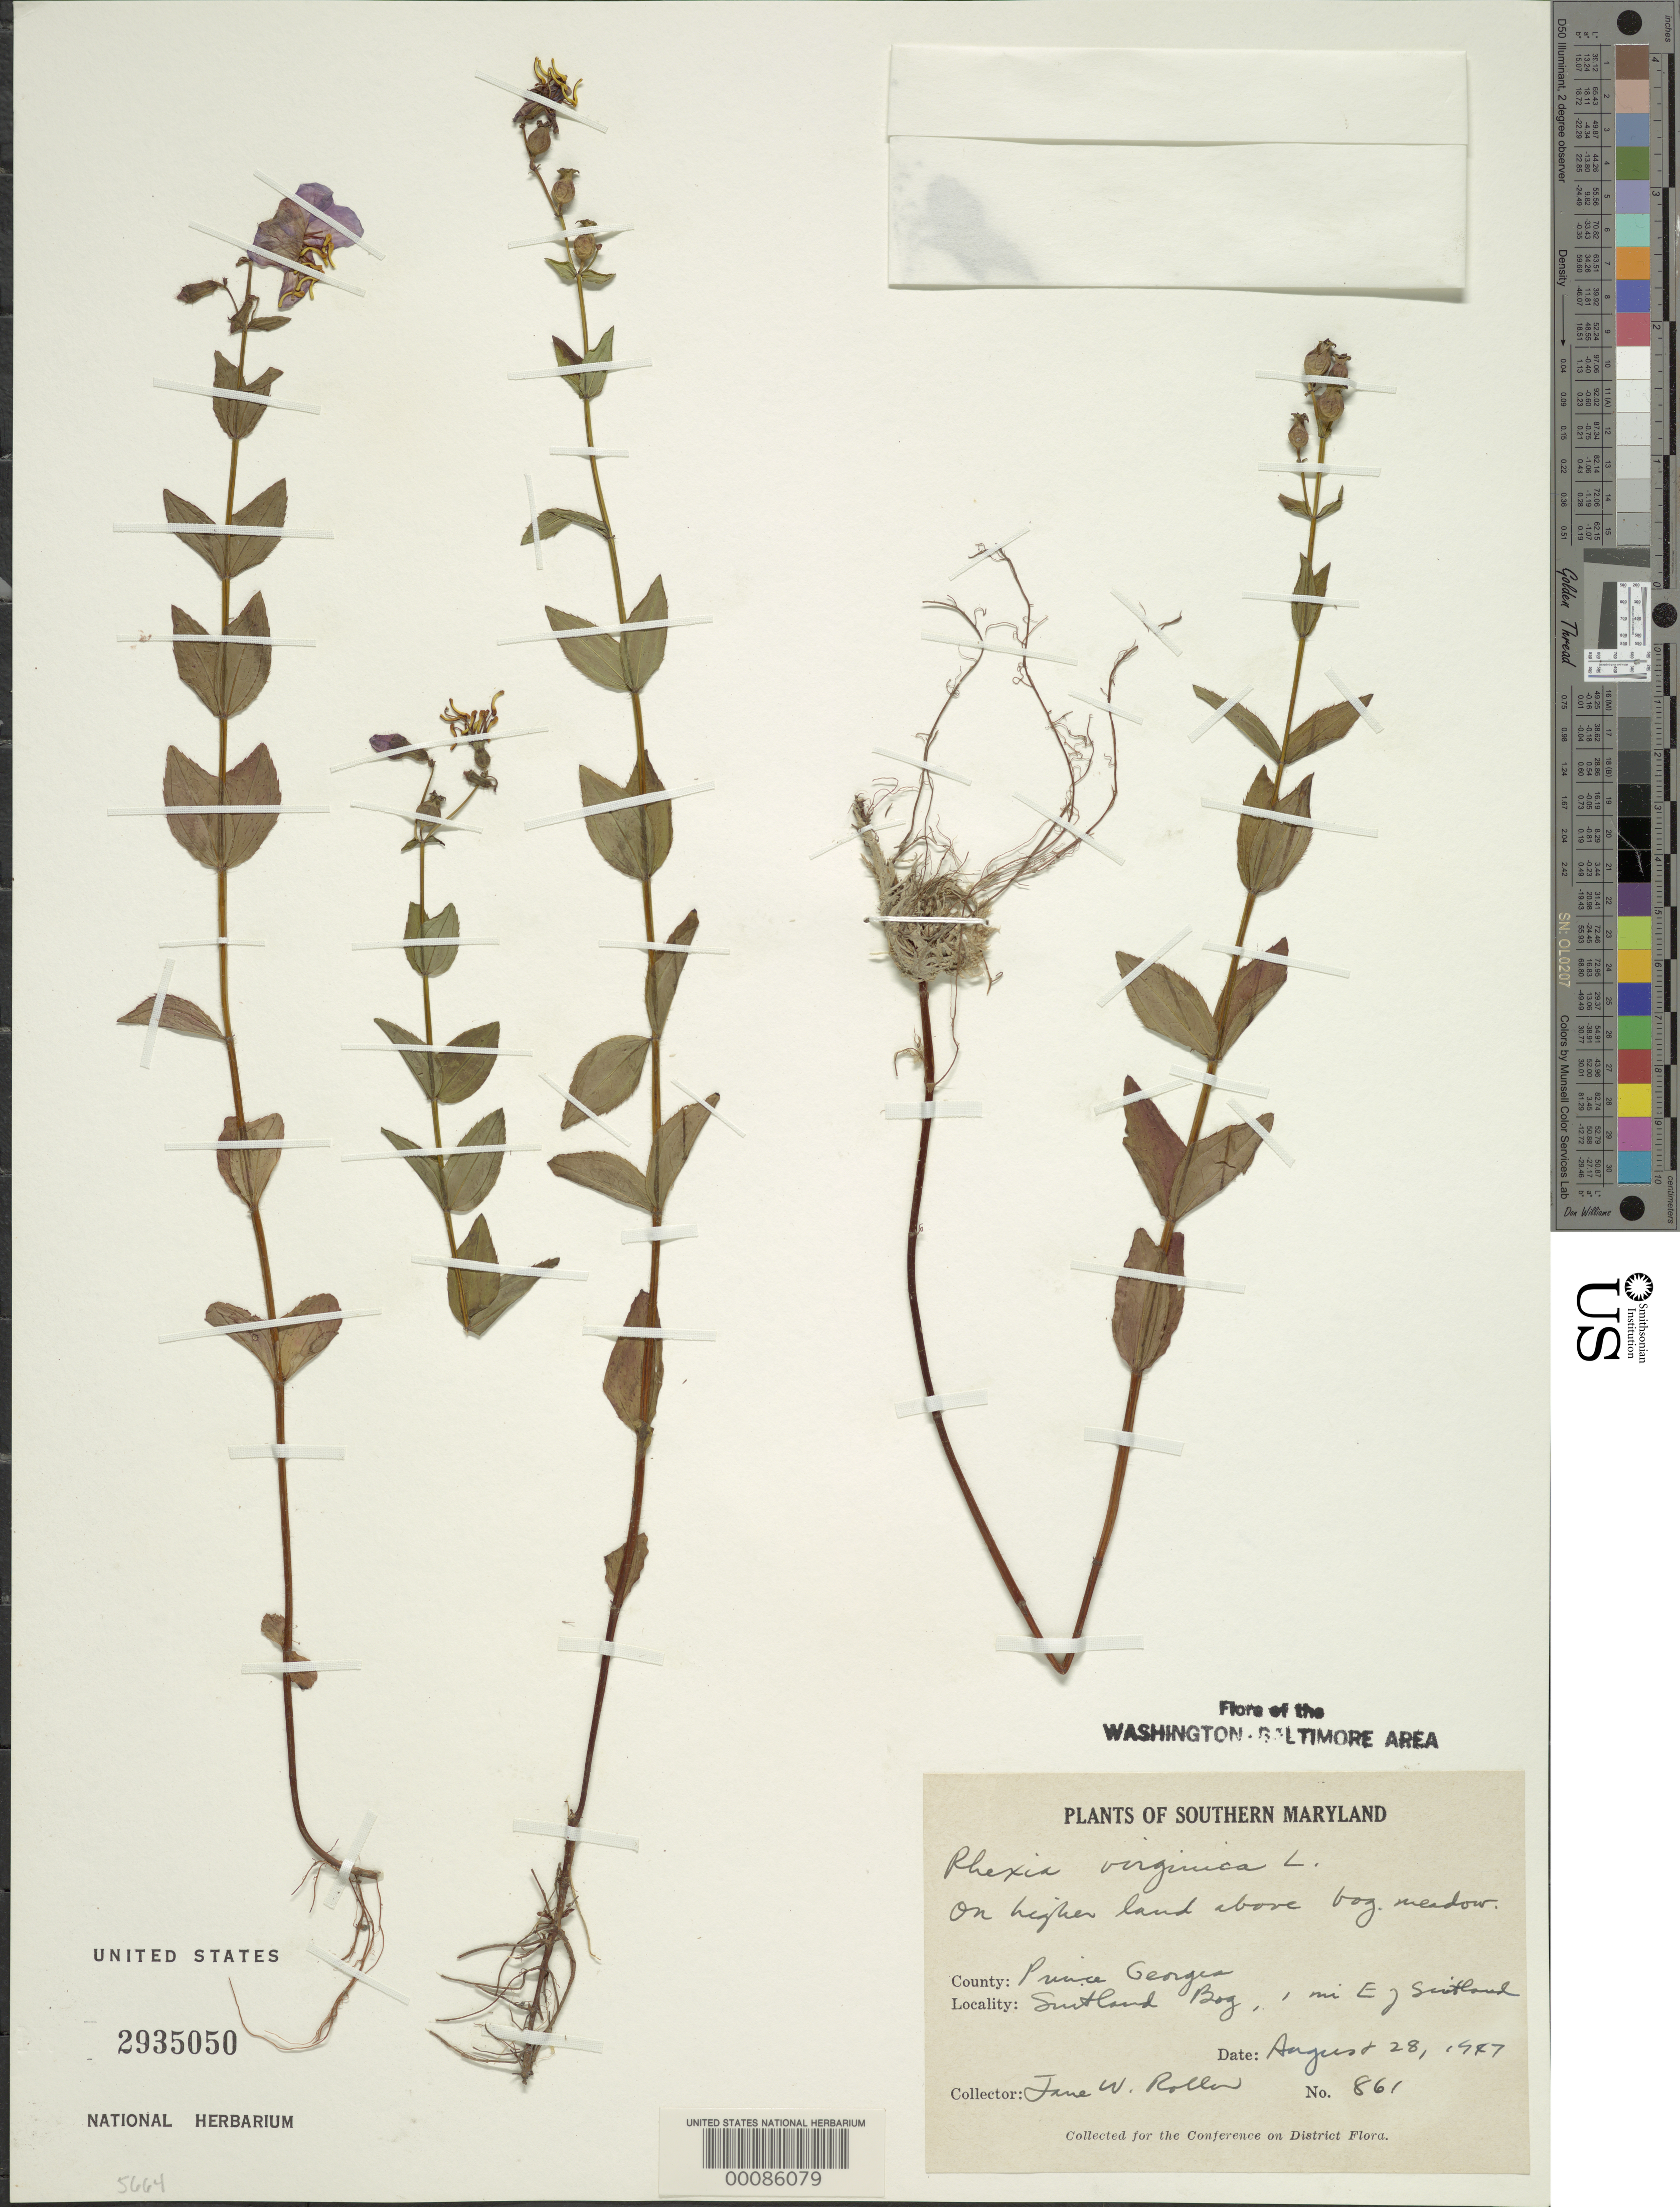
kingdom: Plantae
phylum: Tracheophyta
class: Magnoliopsida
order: Myrtales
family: Melastomataceae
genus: Rhexia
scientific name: Rhexia virginica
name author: L.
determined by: James, C. W.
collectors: J. W. Roller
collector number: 861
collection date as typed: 28 Aug 1947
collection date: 1947-08-28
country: United States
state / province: Maryland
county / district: Prince George's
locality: Suitland Bog, 1 mi. E of Suitland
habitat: On higher land above bog meadow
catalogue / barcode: US 2935050